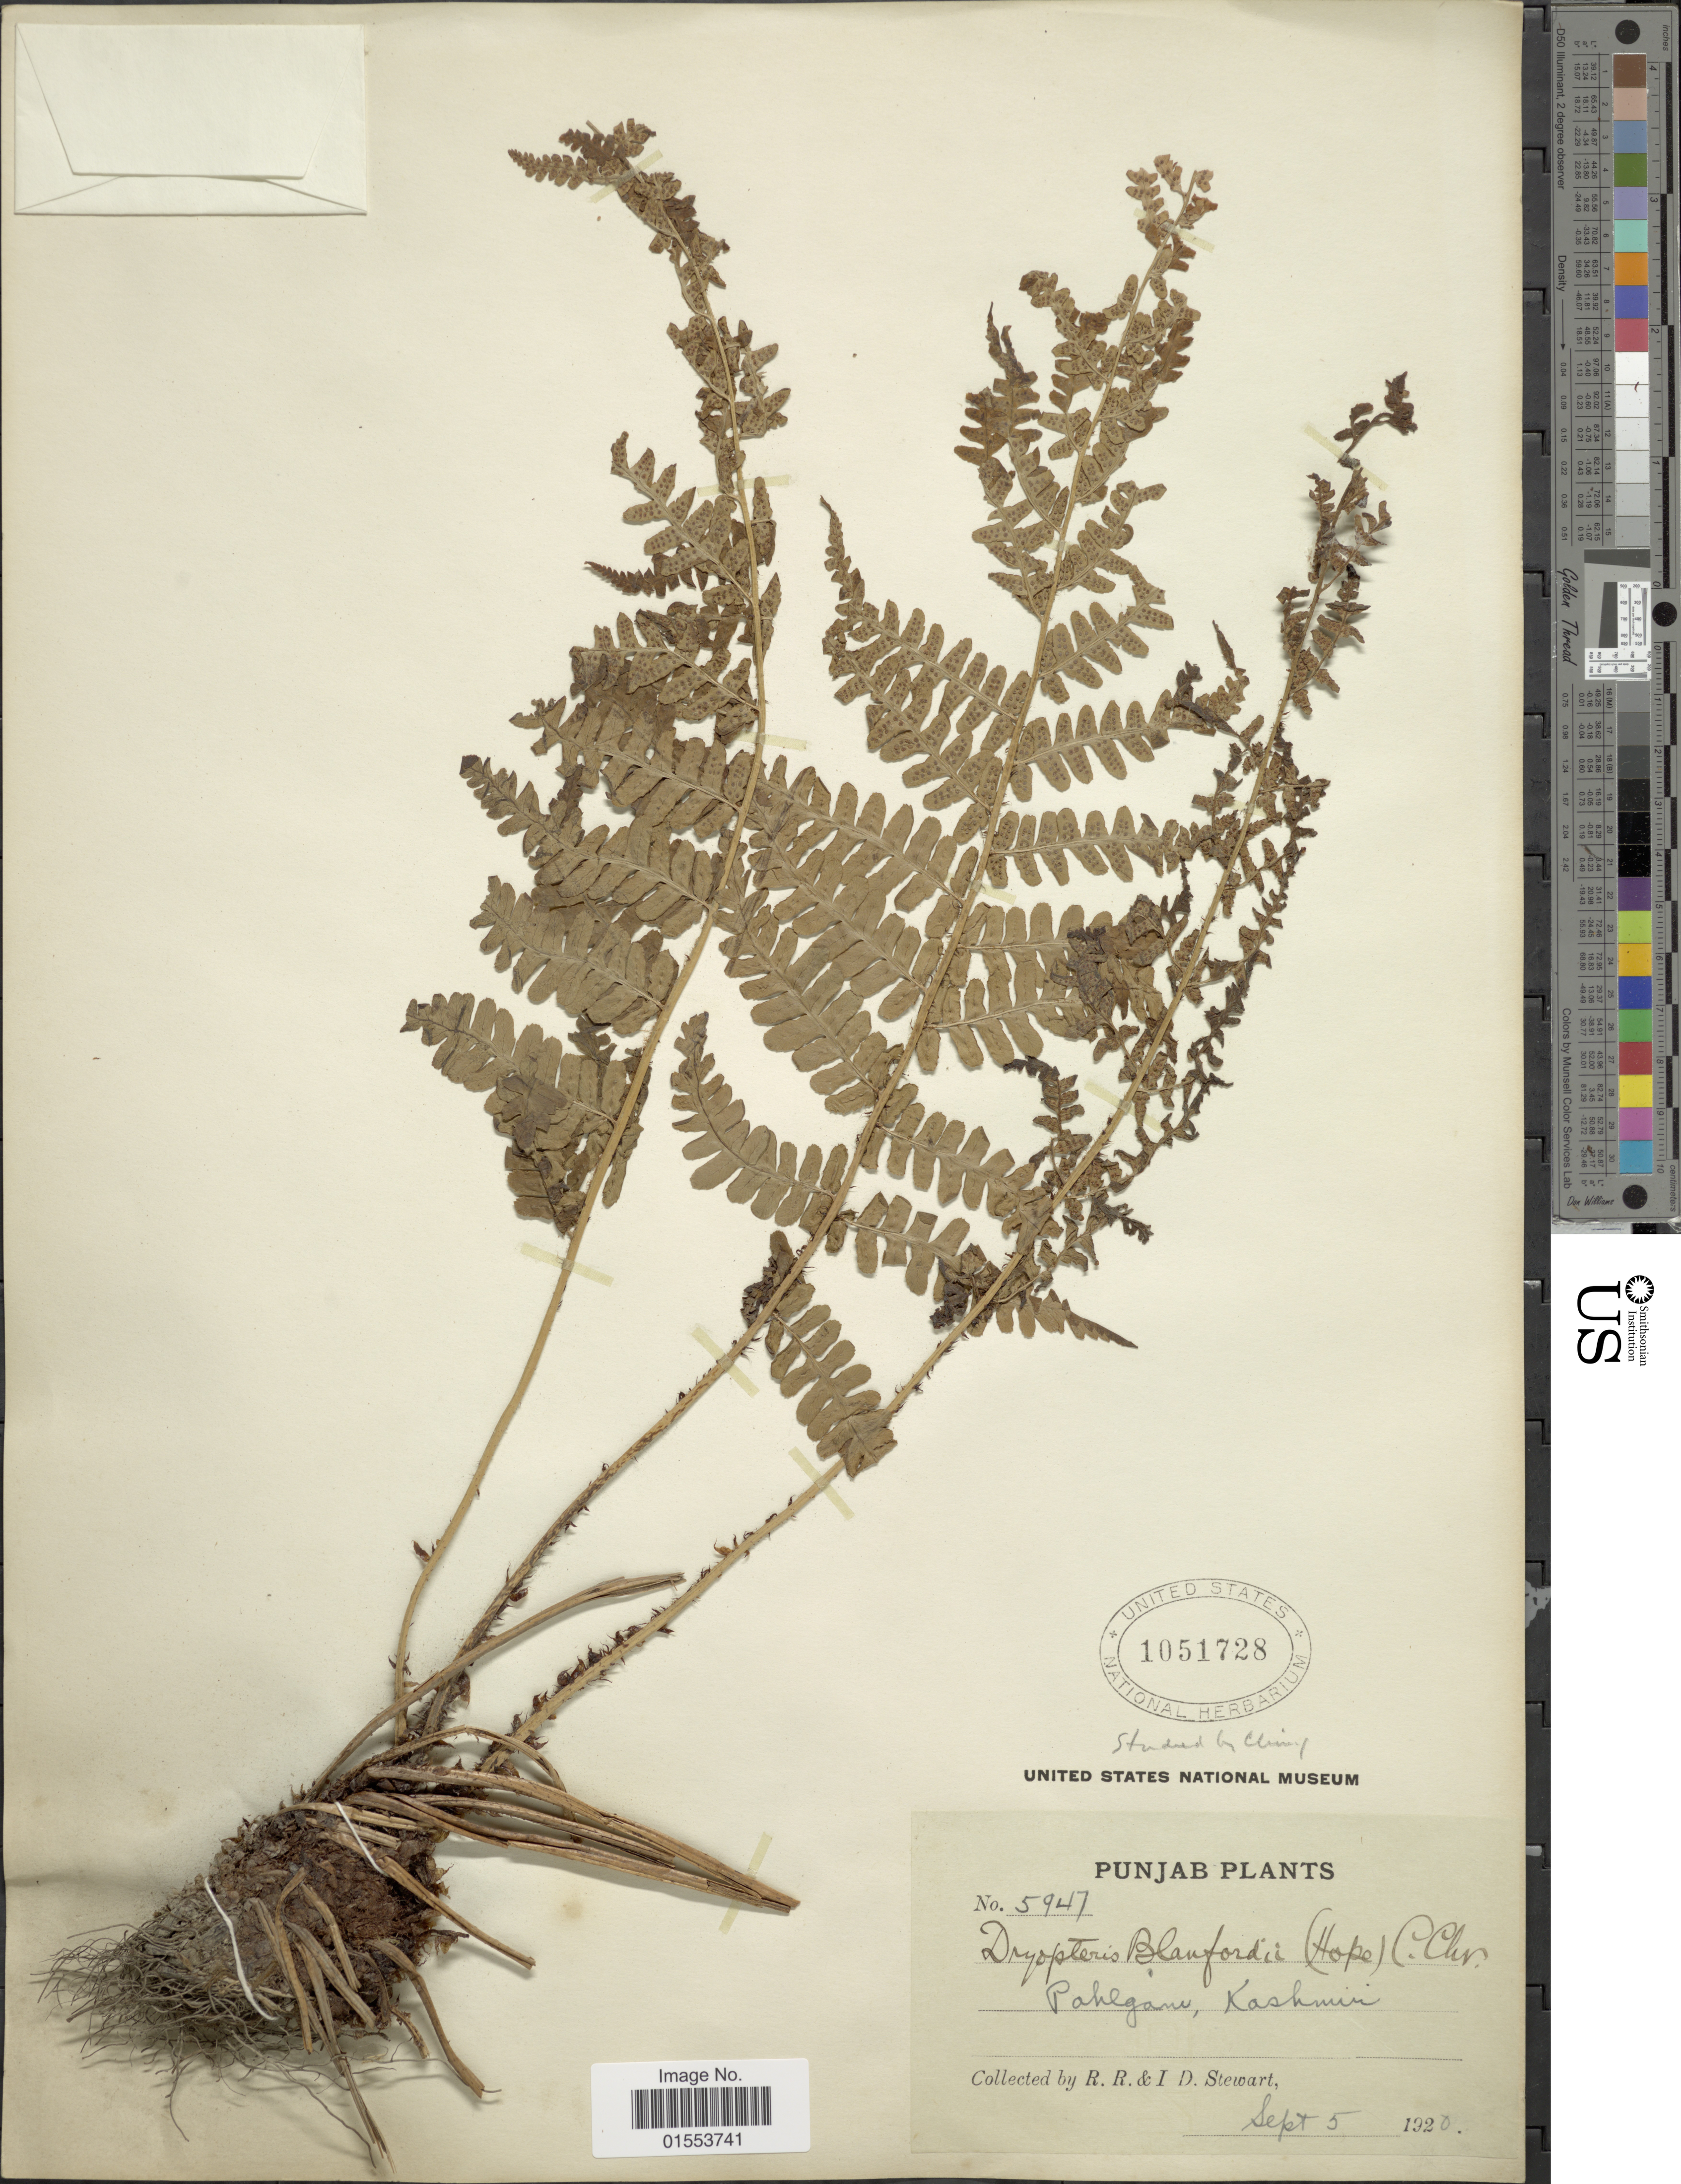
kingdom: Plantae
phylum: Tracheophyta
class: Polypodiopsida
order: Polypodiales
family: Dryopteridaceae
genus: Dryopteris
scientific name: Dryopteris blanfordii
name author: (C. Hope) C. Chr.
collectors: R. R. Stewart & I. Stewart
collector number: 5947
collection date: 1920-09-05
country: India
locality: Punjab, Pahlgani, Kashmir.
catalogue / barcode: US 1051728